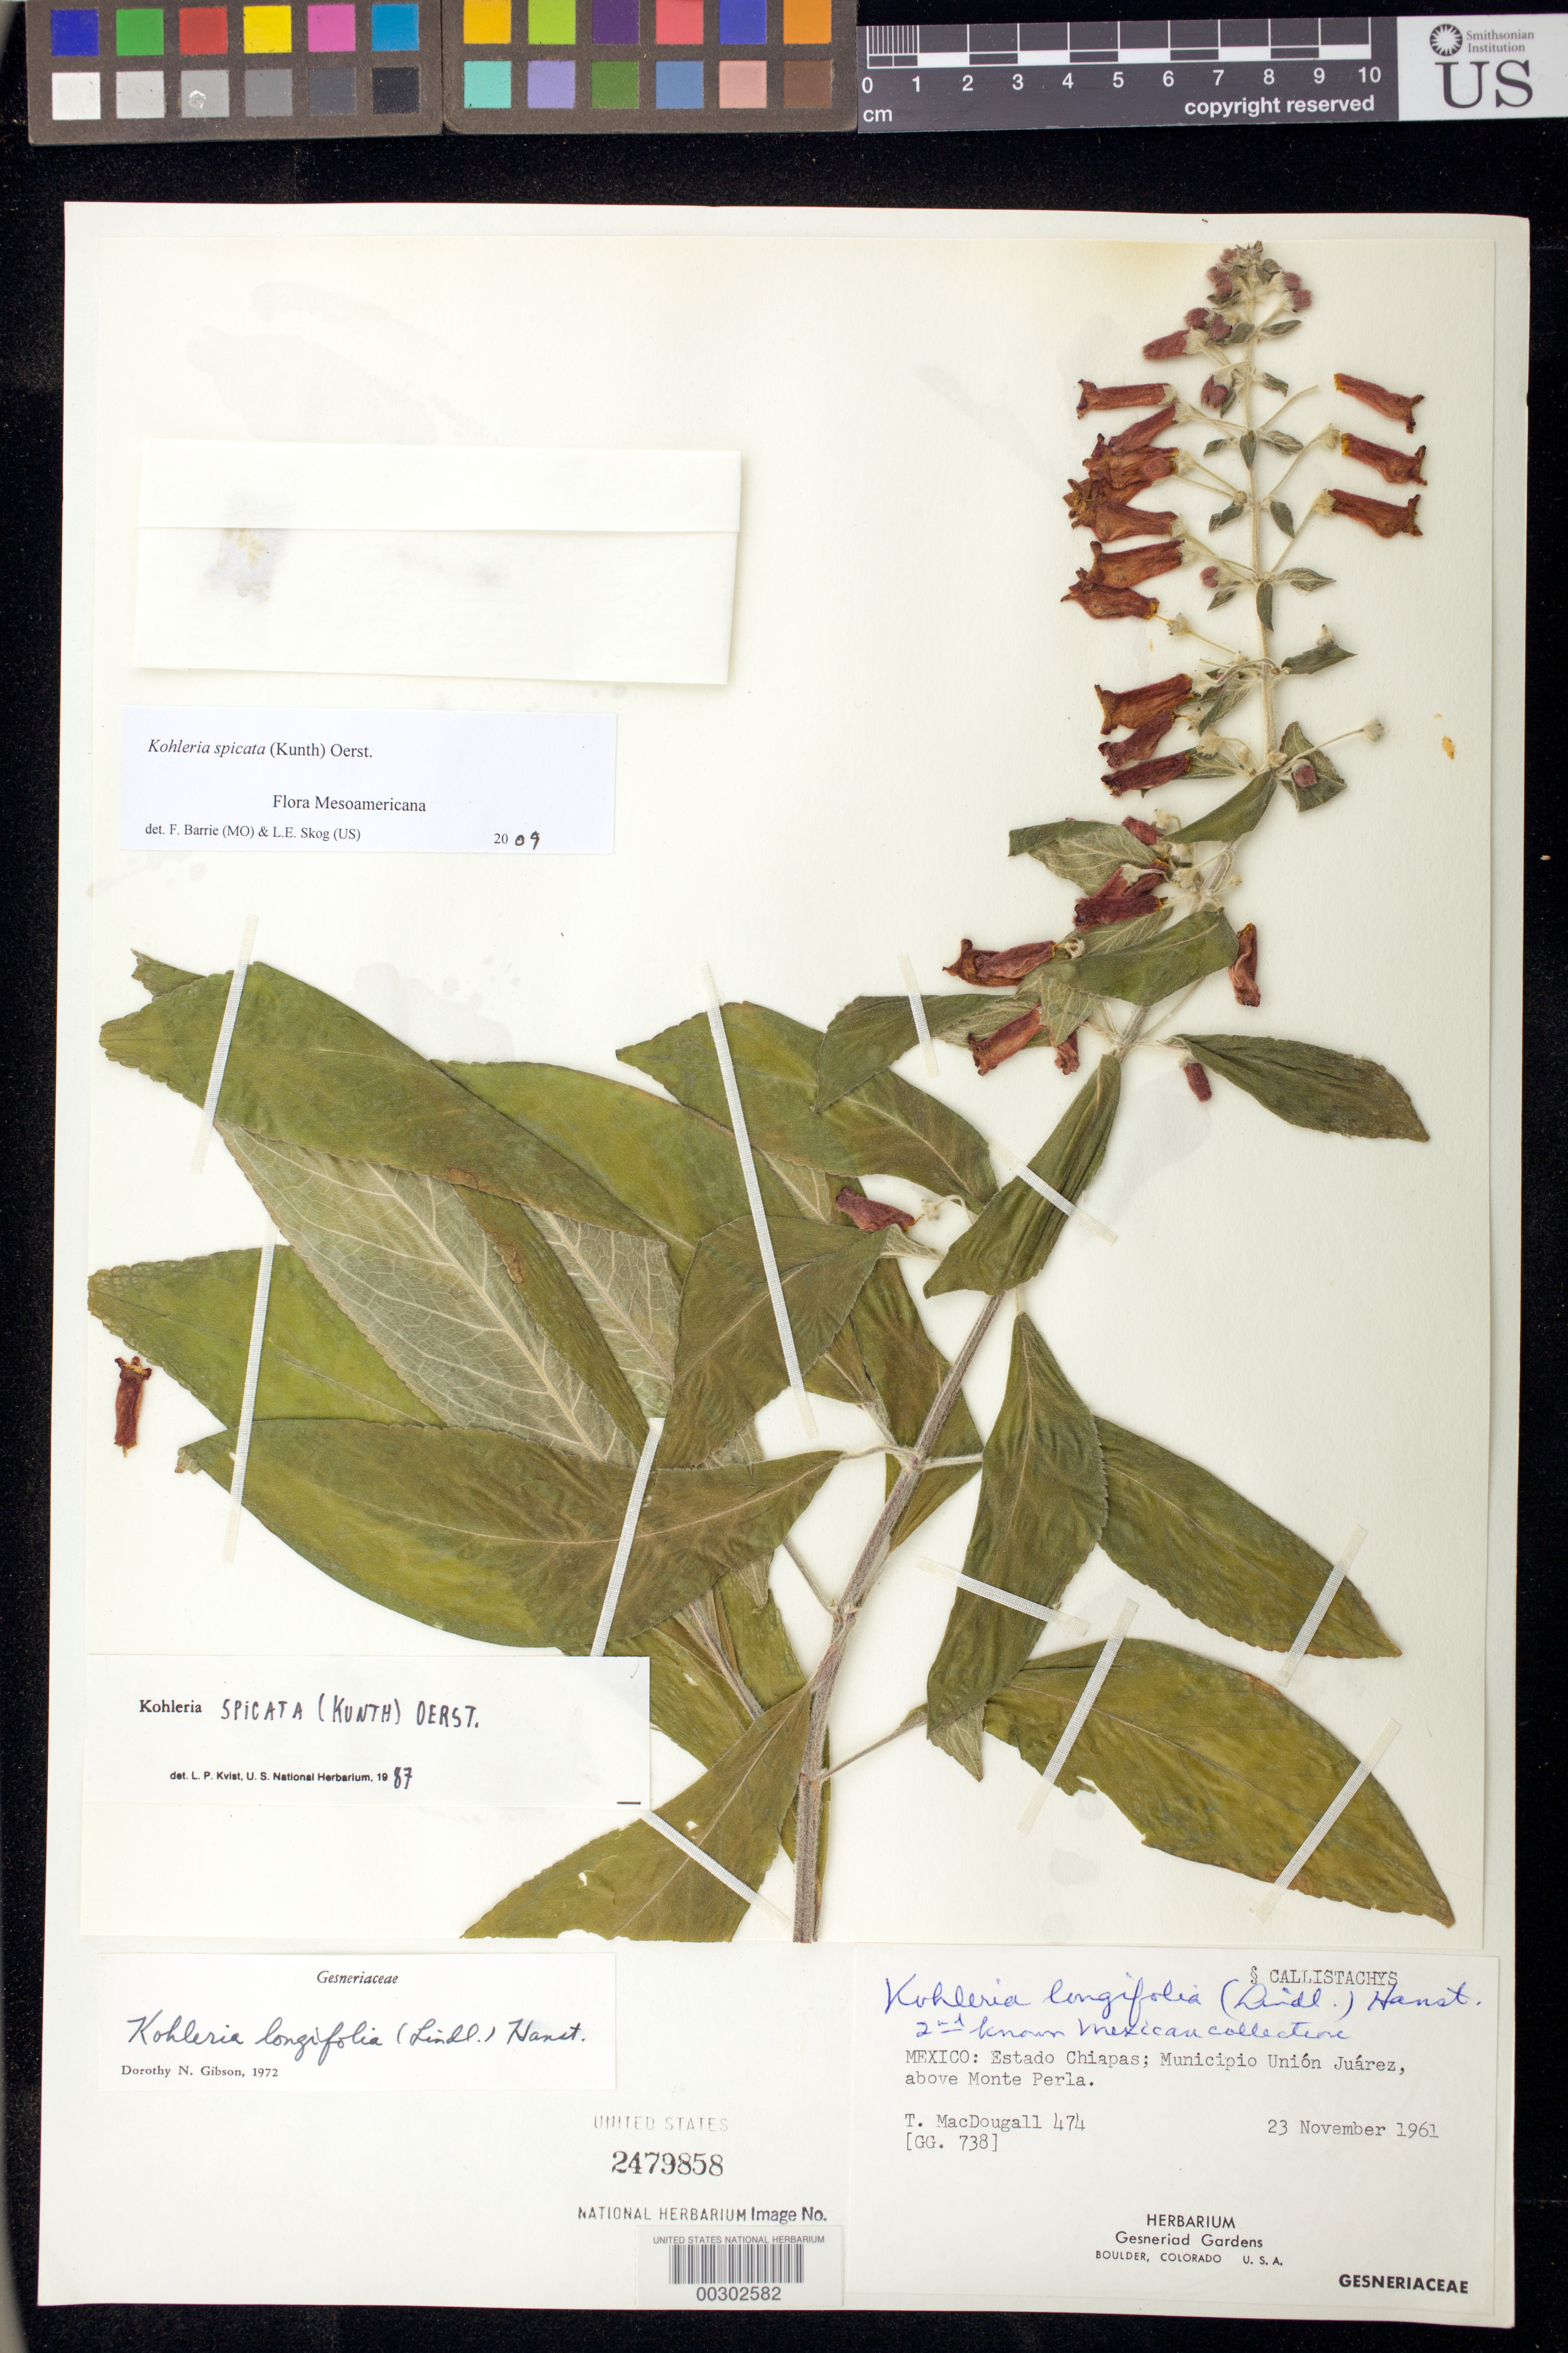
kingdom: Plantae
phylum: Tracheophyta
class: Magnoliopsida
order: Lamiales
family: Gesneriaceae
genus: Kohleria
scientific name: Kohleria spicata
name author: (Kunth) Oerst.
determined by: Skog, Laurence E.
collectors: T. Macdougall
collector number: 474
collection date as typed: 23 Nov 1961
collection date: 1961-11-23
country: Mexico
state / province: Chiapas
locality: Mpio. Unión Juárez, above Monte Perla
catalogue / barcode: US 2479858